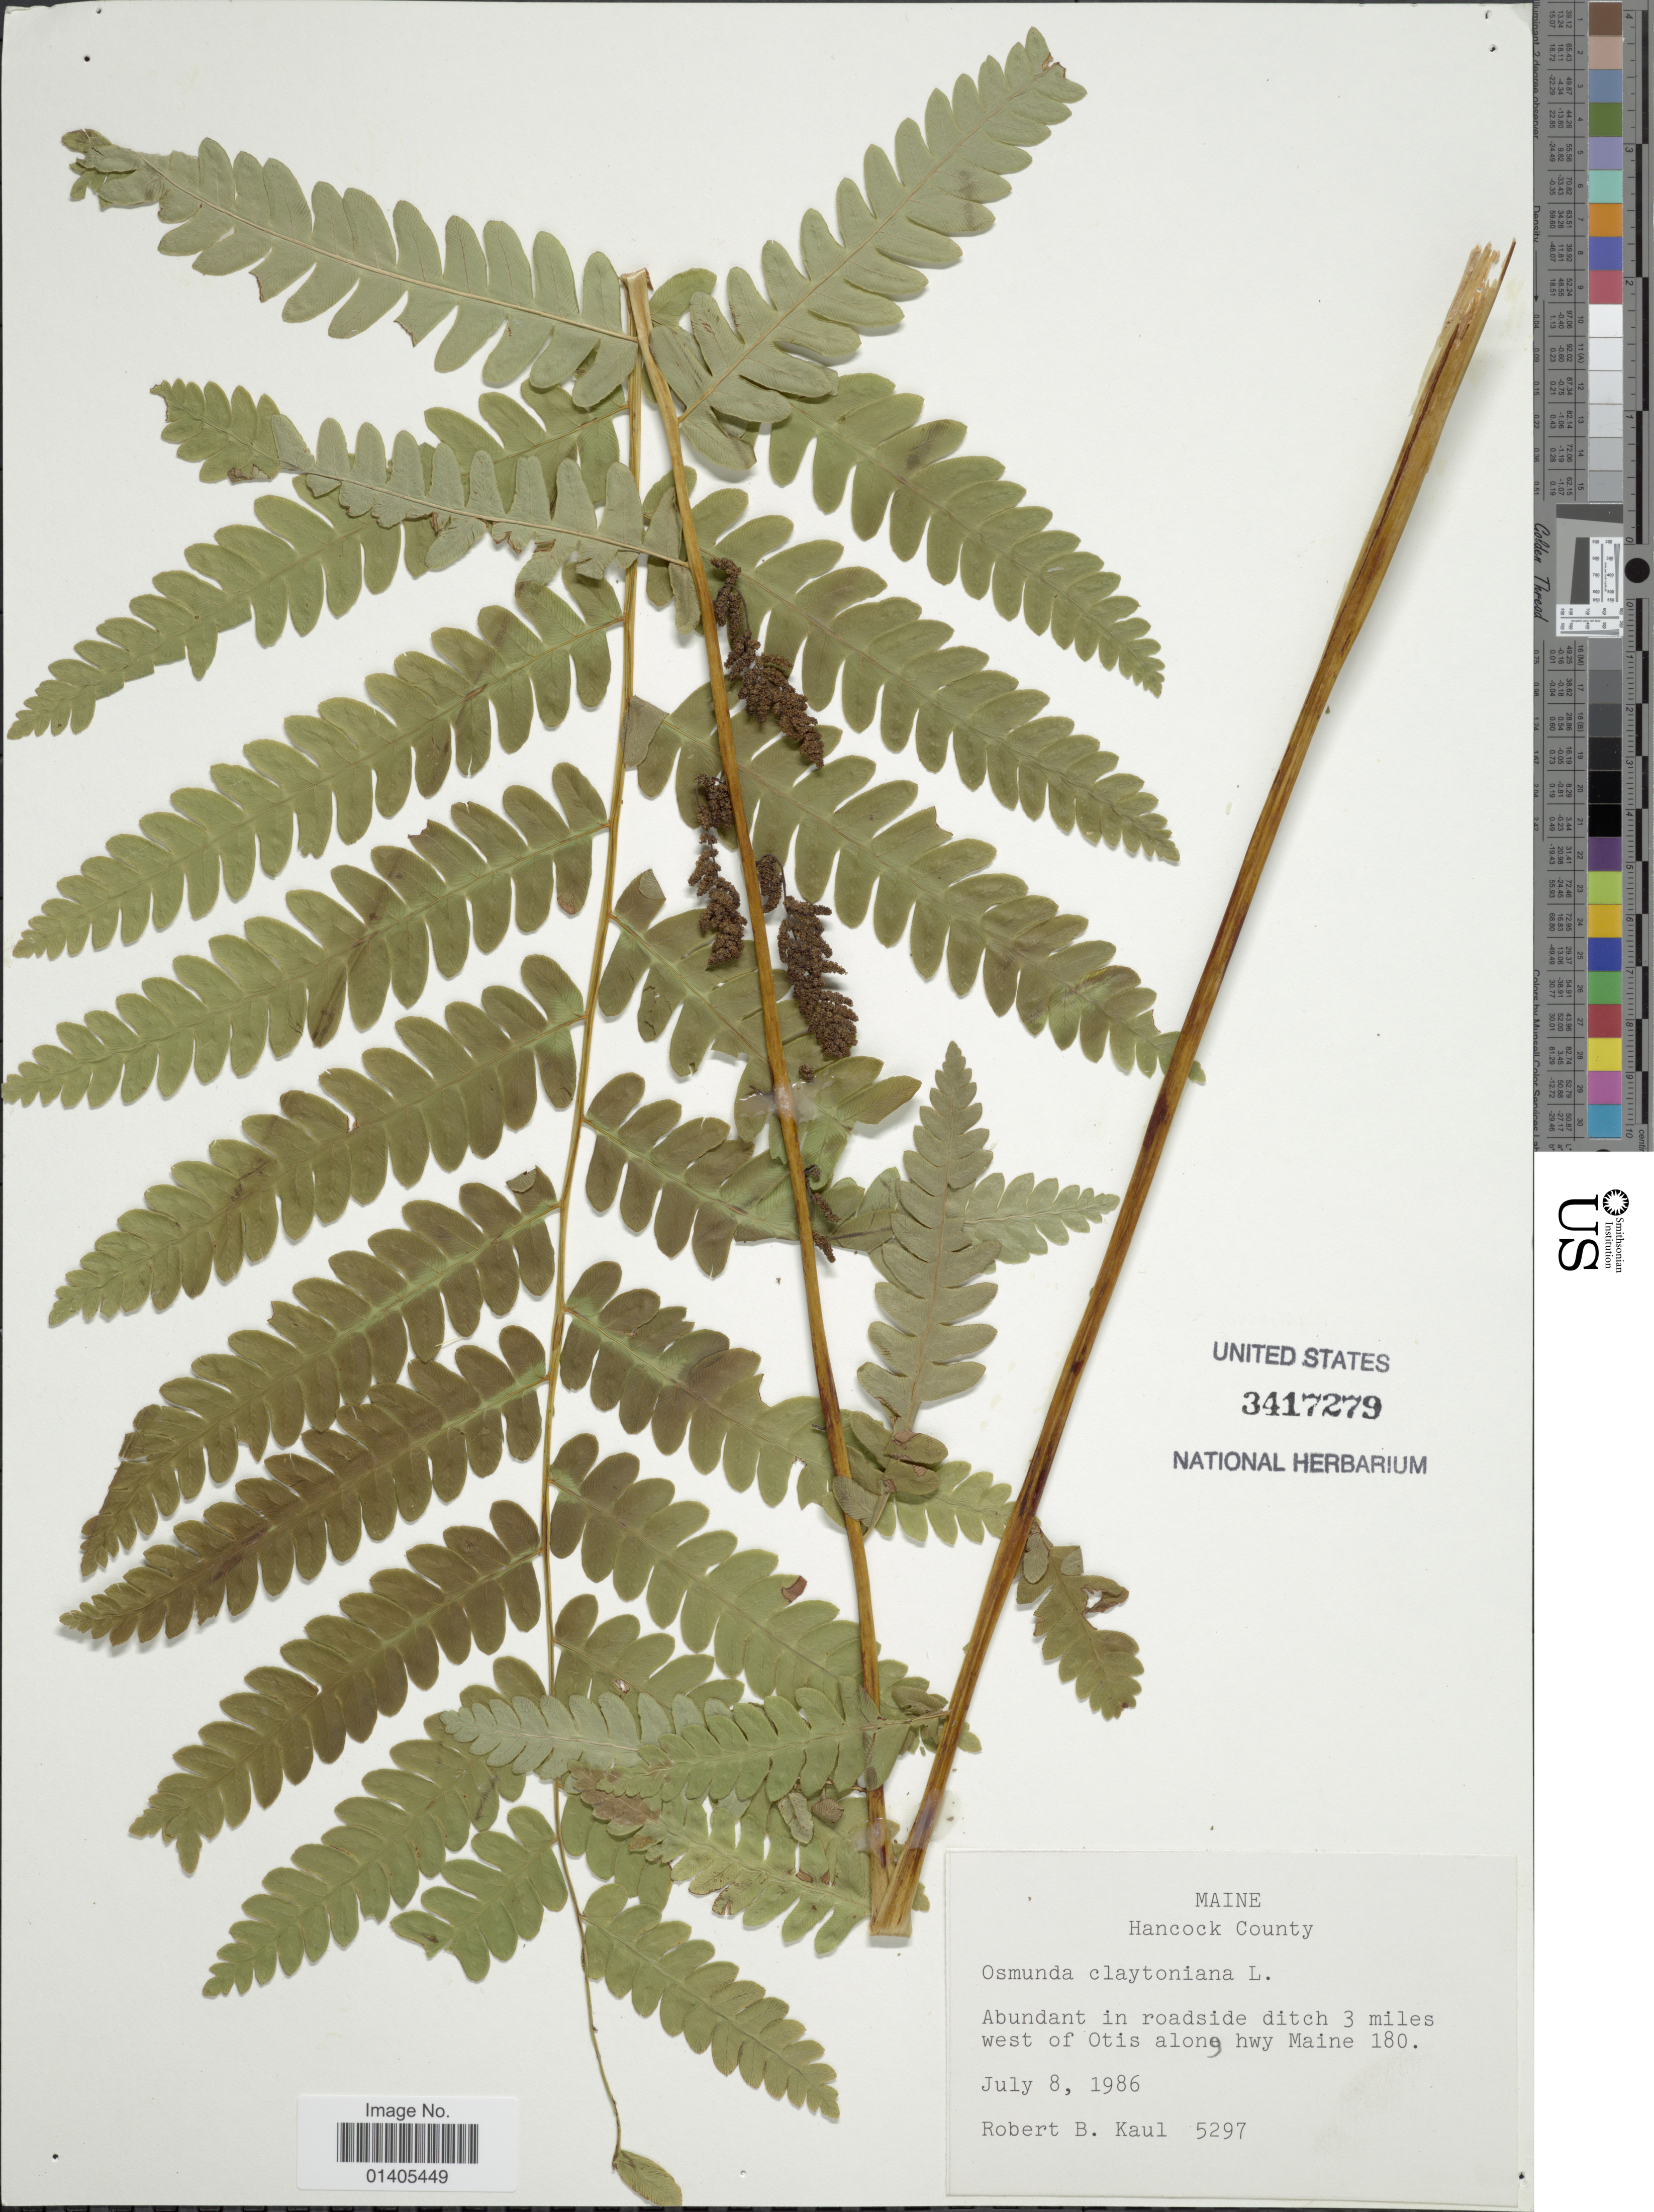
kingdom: Plantae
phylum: Tracheophyta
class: Polypodiopsida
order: Osmundales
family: Osmundaceae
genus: Osmunda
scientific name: Osmunda claytoniana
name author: (L.) Tagawa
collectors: R. Kaul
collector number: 5297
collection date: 1986-07-08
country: United States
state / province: Maine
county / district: Hancock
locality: Abundant in roadside ditch 3 miles west of Otis along hwy Maine 180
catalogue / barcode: US 3417279